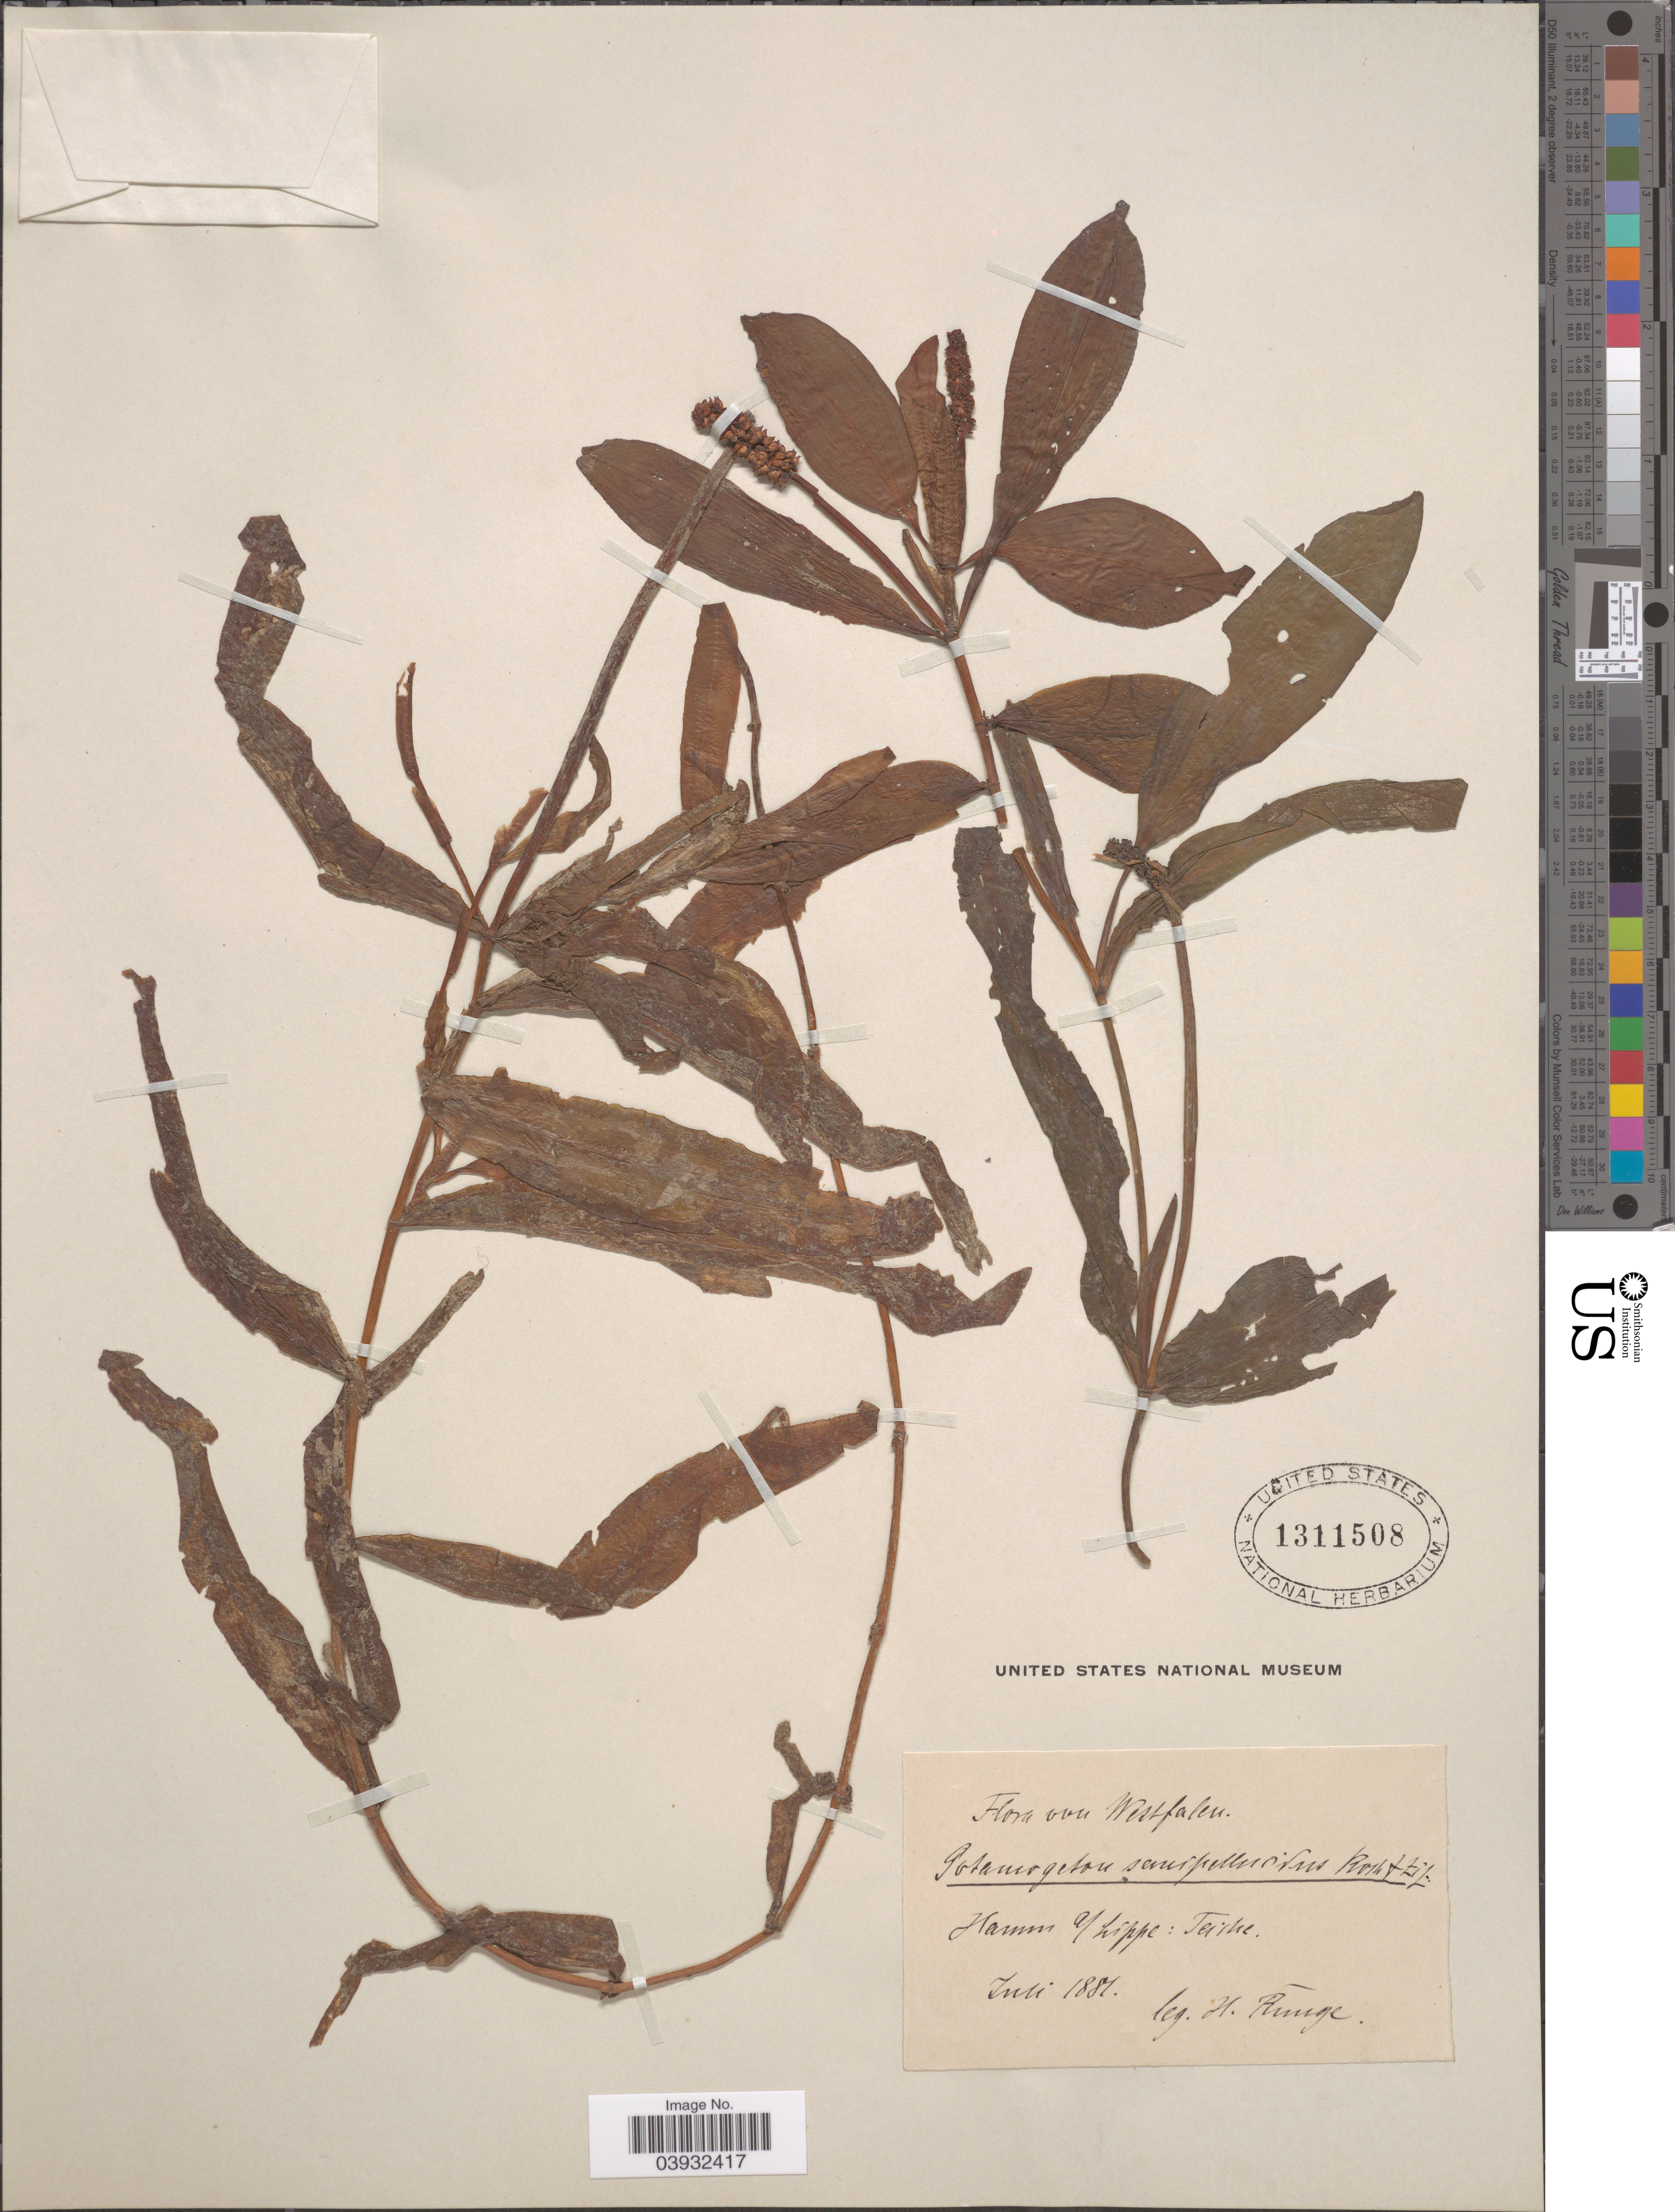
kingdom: Plantae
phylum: Tracheophyta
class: Liliopsida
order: Alismatales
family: Potamogetonaceae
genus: Potamogeton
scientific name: Potamogeton semipellucidus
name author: W.D.J. Koch & Ziz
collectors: H. Runge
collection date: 1881-07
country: Germany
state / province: Nordrhein-Westfalen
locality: Westfalen. Hamm a/hippe: Teishe. [interpreted]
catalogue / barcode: US 1311508